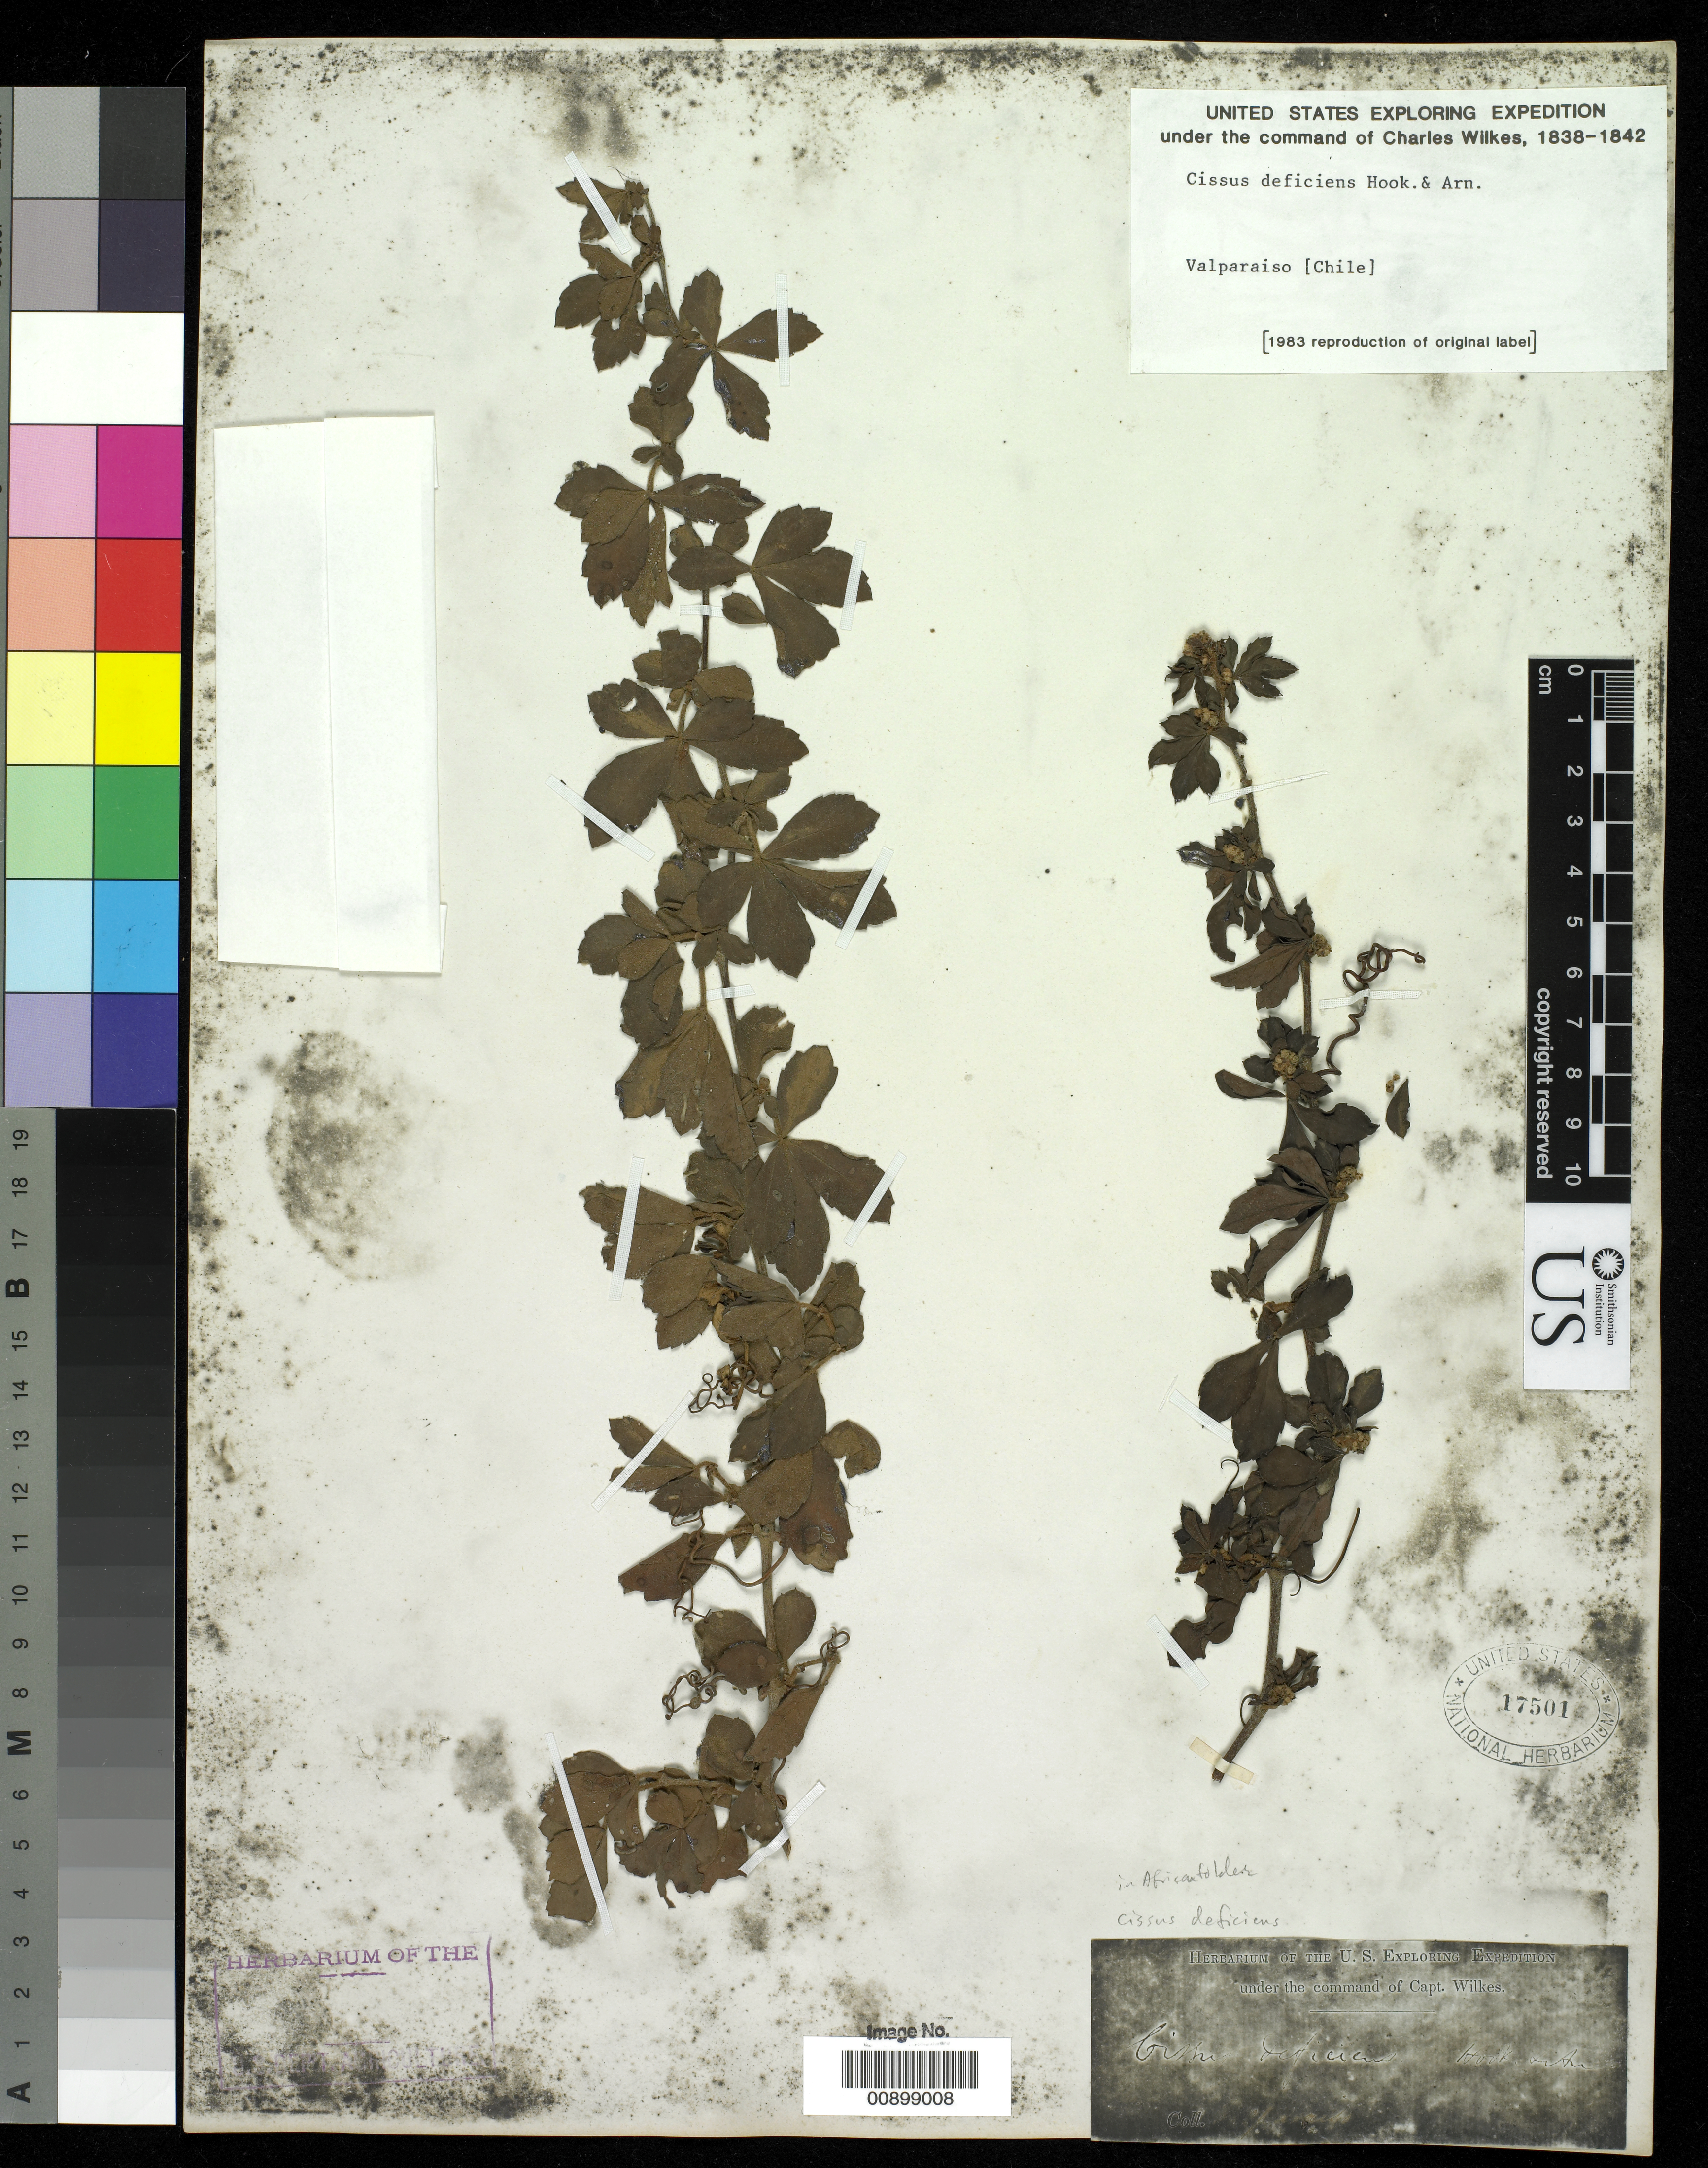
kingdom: Plantae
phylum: Tracheophyta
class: Magnoliopsida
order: Vitales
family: Vitaceae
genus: Cissus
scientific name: Cissus deficiens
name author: Hook. & Arn.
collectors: Wilkes Explor. Exped.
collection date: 1838/1842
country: Chile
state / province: Valparaíso (V)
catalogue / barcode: US 17501